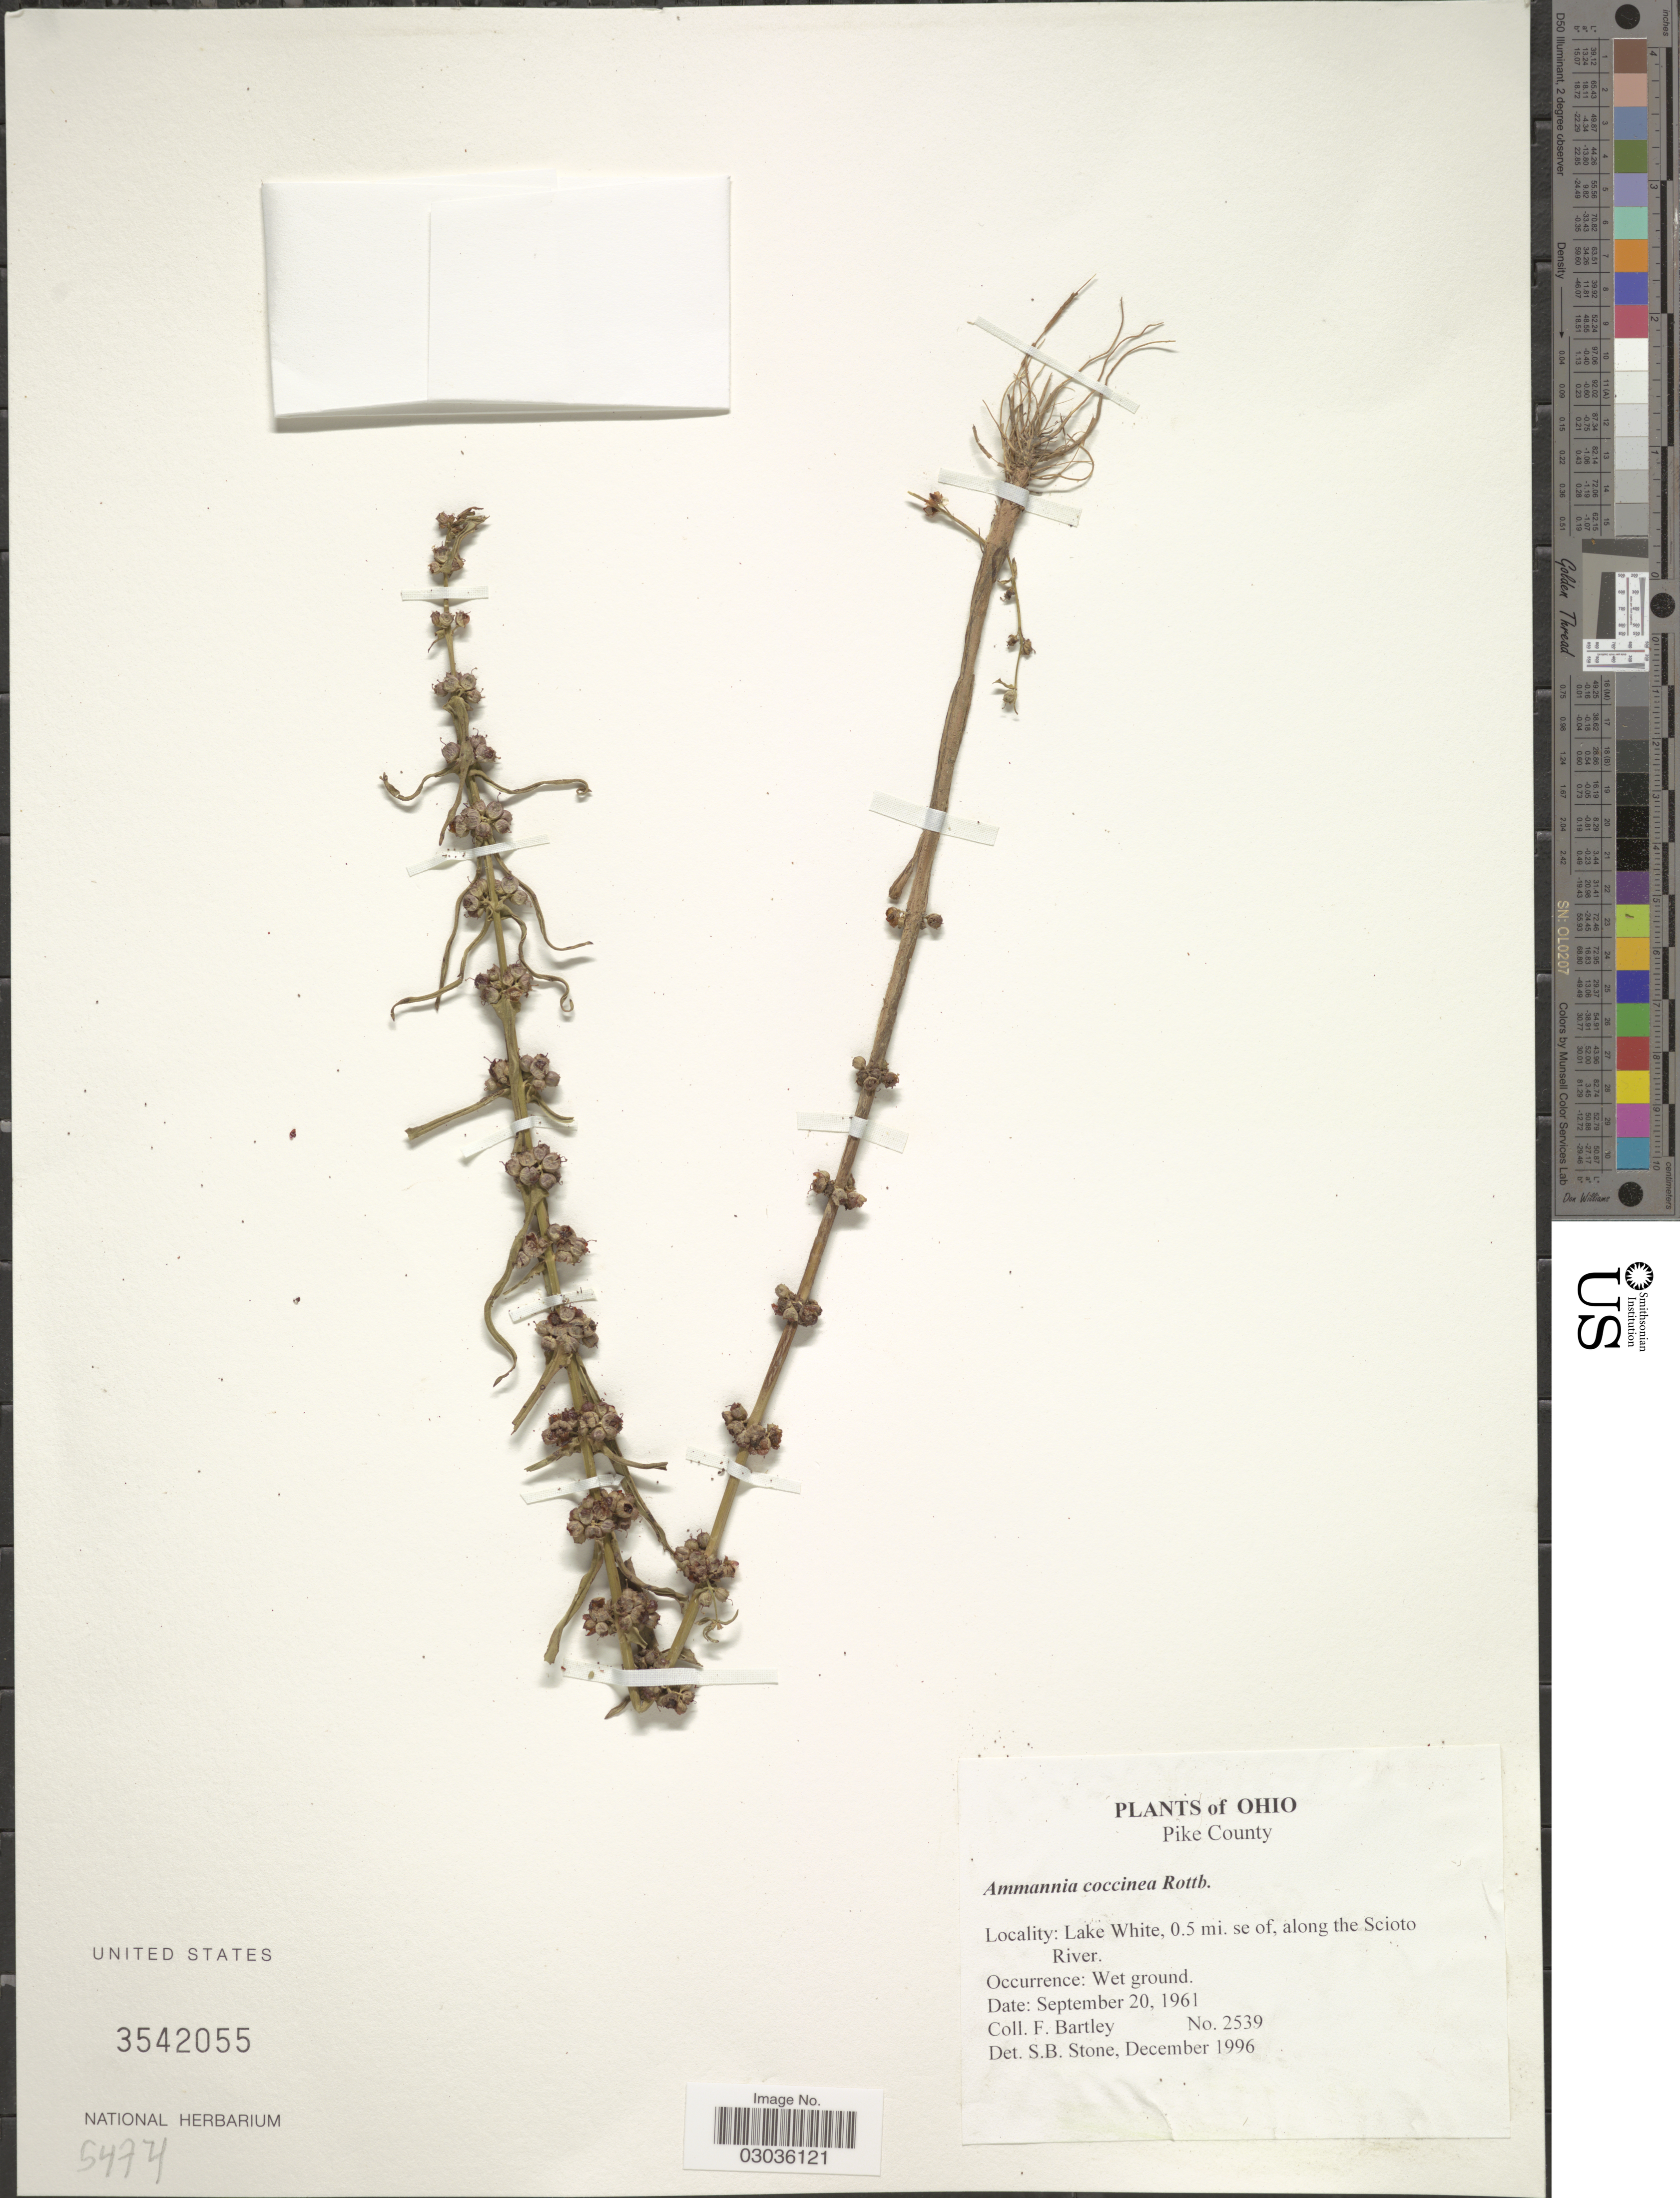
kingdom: Plantae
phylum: Tracheophyta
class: Magnoliopsida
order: Myrtales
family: Lythraceae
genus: Ammannia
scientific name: Ammannia coccinea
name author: Rottb.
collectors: F. Bartley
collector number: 2539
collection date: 1961-09-20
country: United States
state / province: Ohio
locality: Pike County, Lake White, 0.5 mi. se of, along the Scioto River.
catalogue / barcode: US 3542055